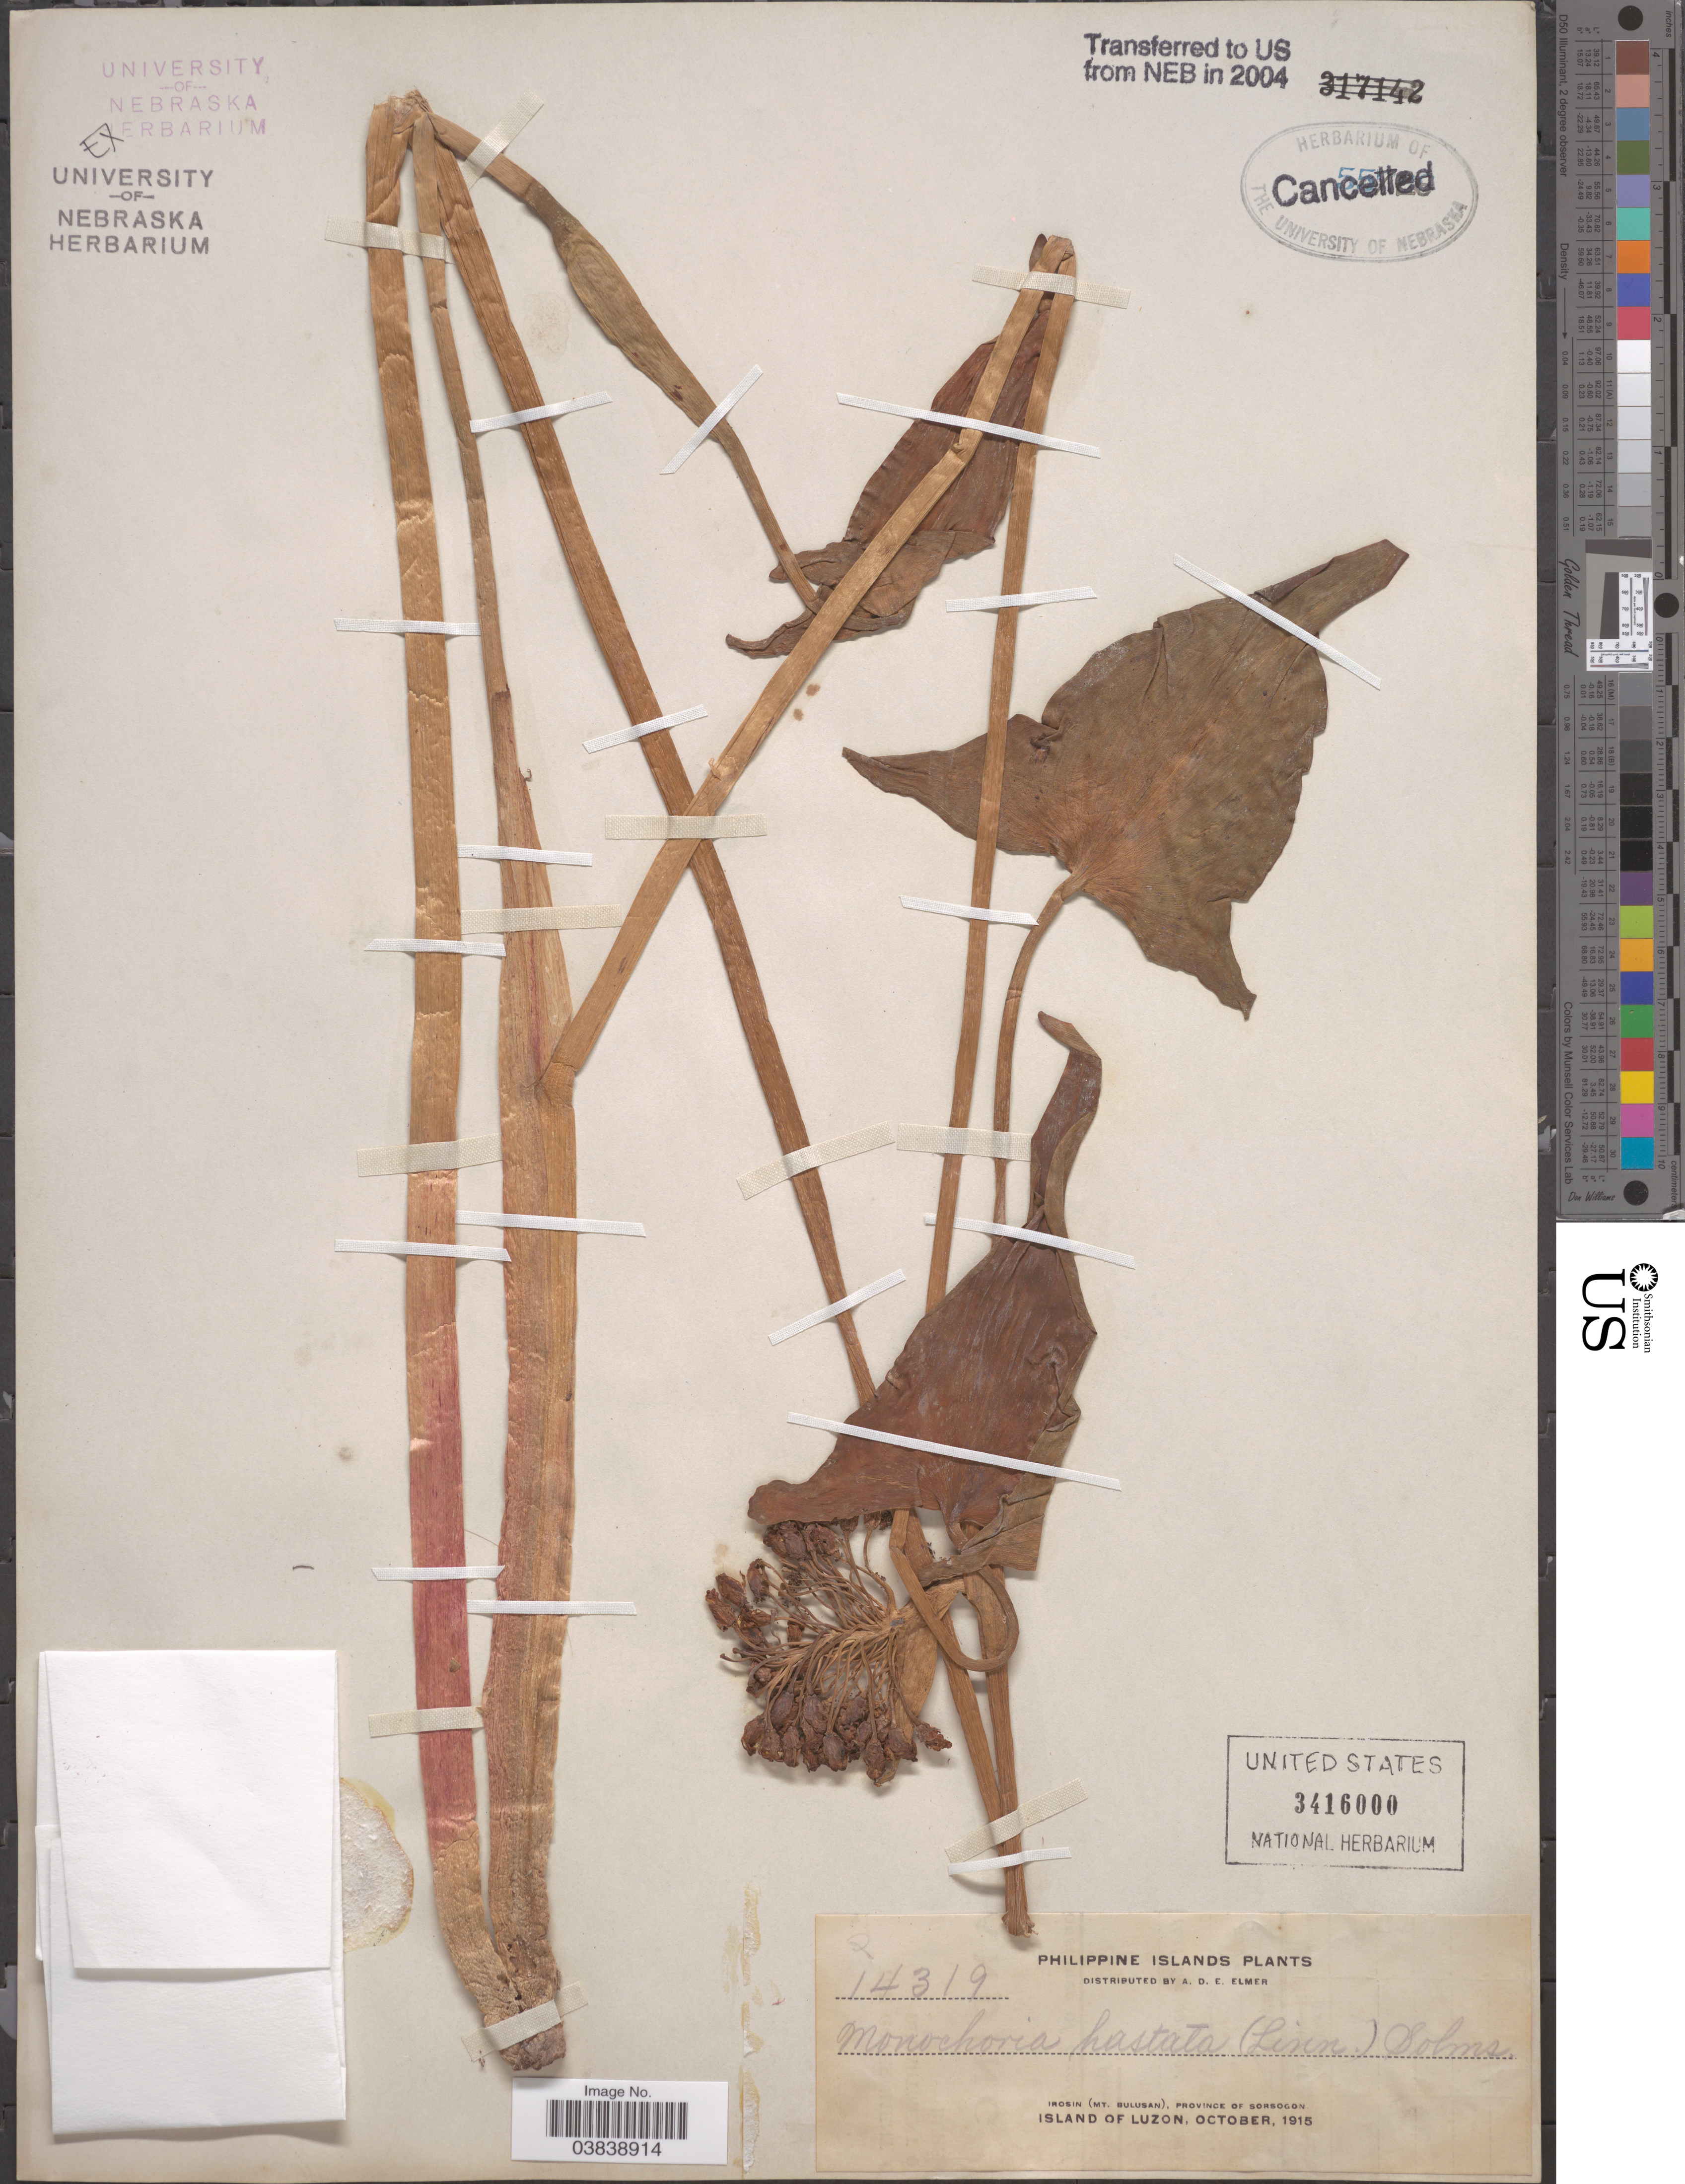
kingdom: Plantae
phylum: Tracheophyta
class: Liliopsida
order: Commelinales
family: Pontederiaceae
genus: Monochoria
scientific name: Monochoria hastata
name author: (L.) Solms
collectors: A. D. E. Elmer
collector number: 14319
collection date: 1915-10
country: Philippines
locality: Philippine Islands. Irosin (Mt. Bulusan), Province of Sorsogon. Island of Luzon.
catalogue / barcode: US 3416000